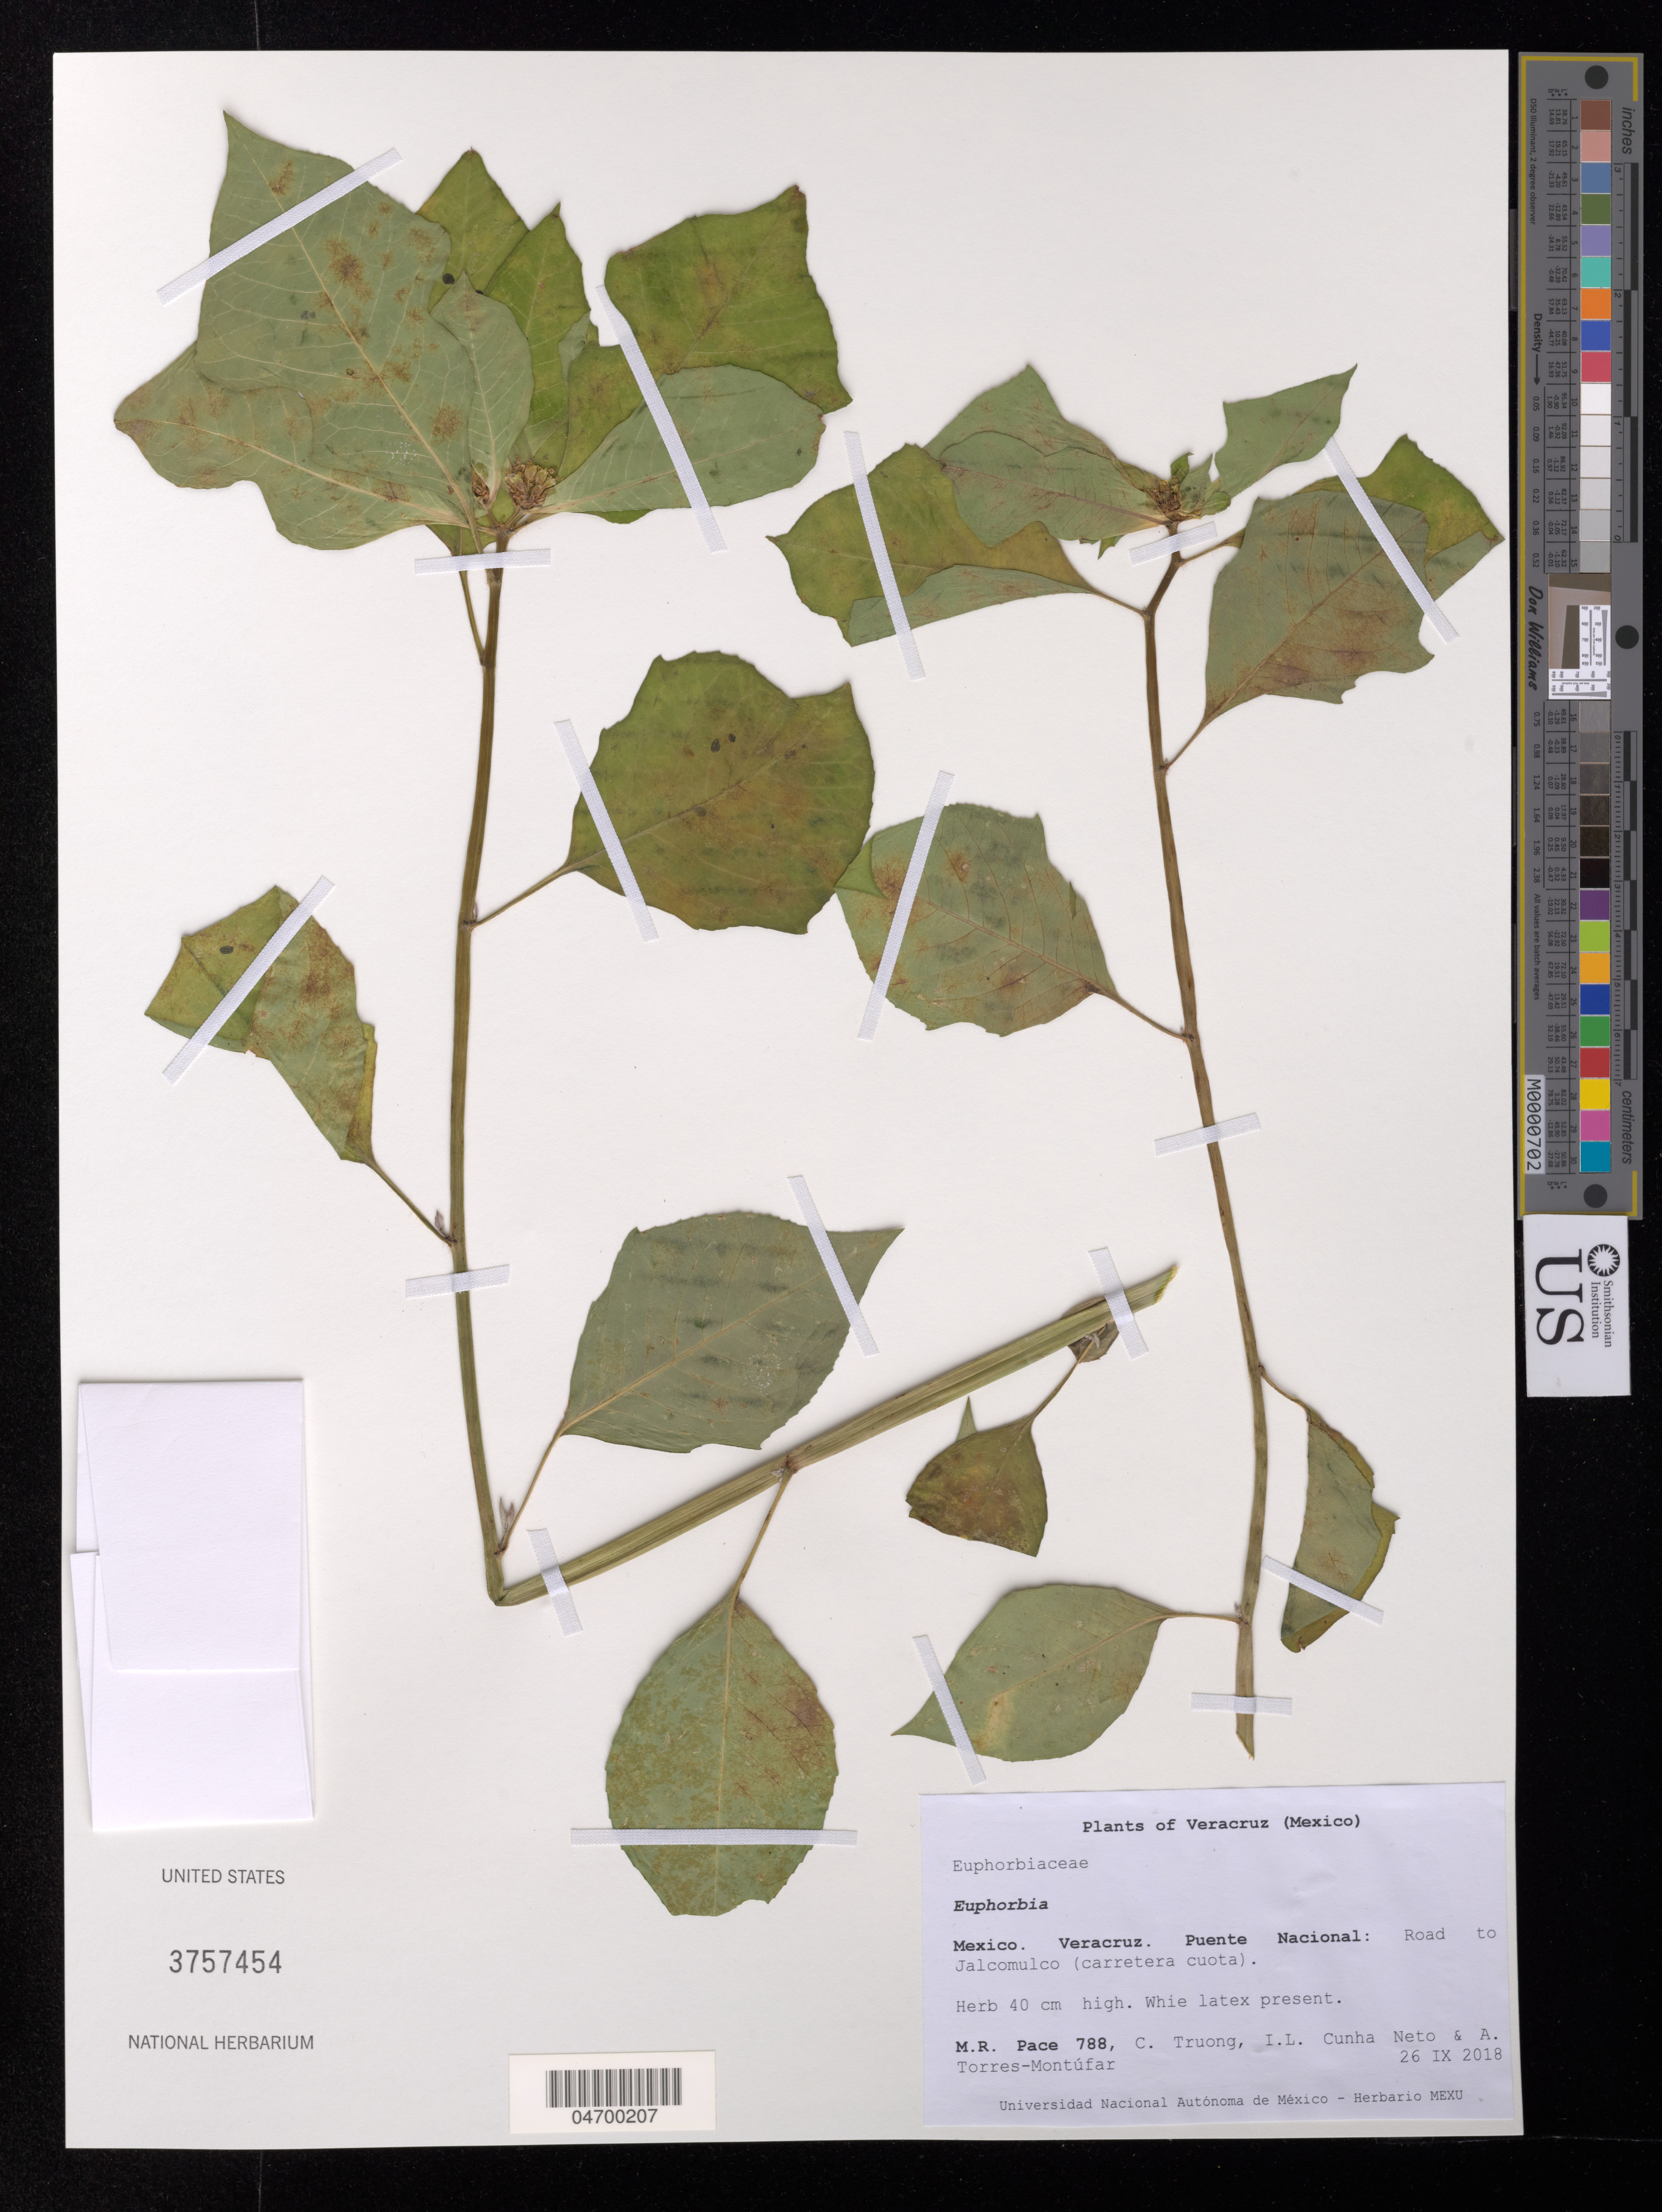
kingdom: Plantae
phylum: Tracheophyta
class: Magnoliopsida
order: Malpighiales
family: Euphorbiaceae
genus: Euphorbia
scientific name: Euphorbia sp.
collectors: M. R. Pace, C. Truong, I. L. Cunha Neto & A. Torres-Montúfar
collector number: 788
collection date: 2018-09-26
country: Mexico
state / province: Veracruz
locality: Veracruz. Puente Nacional: Road to Jalcomulco (carretera cuota).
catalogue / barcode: US 3757454